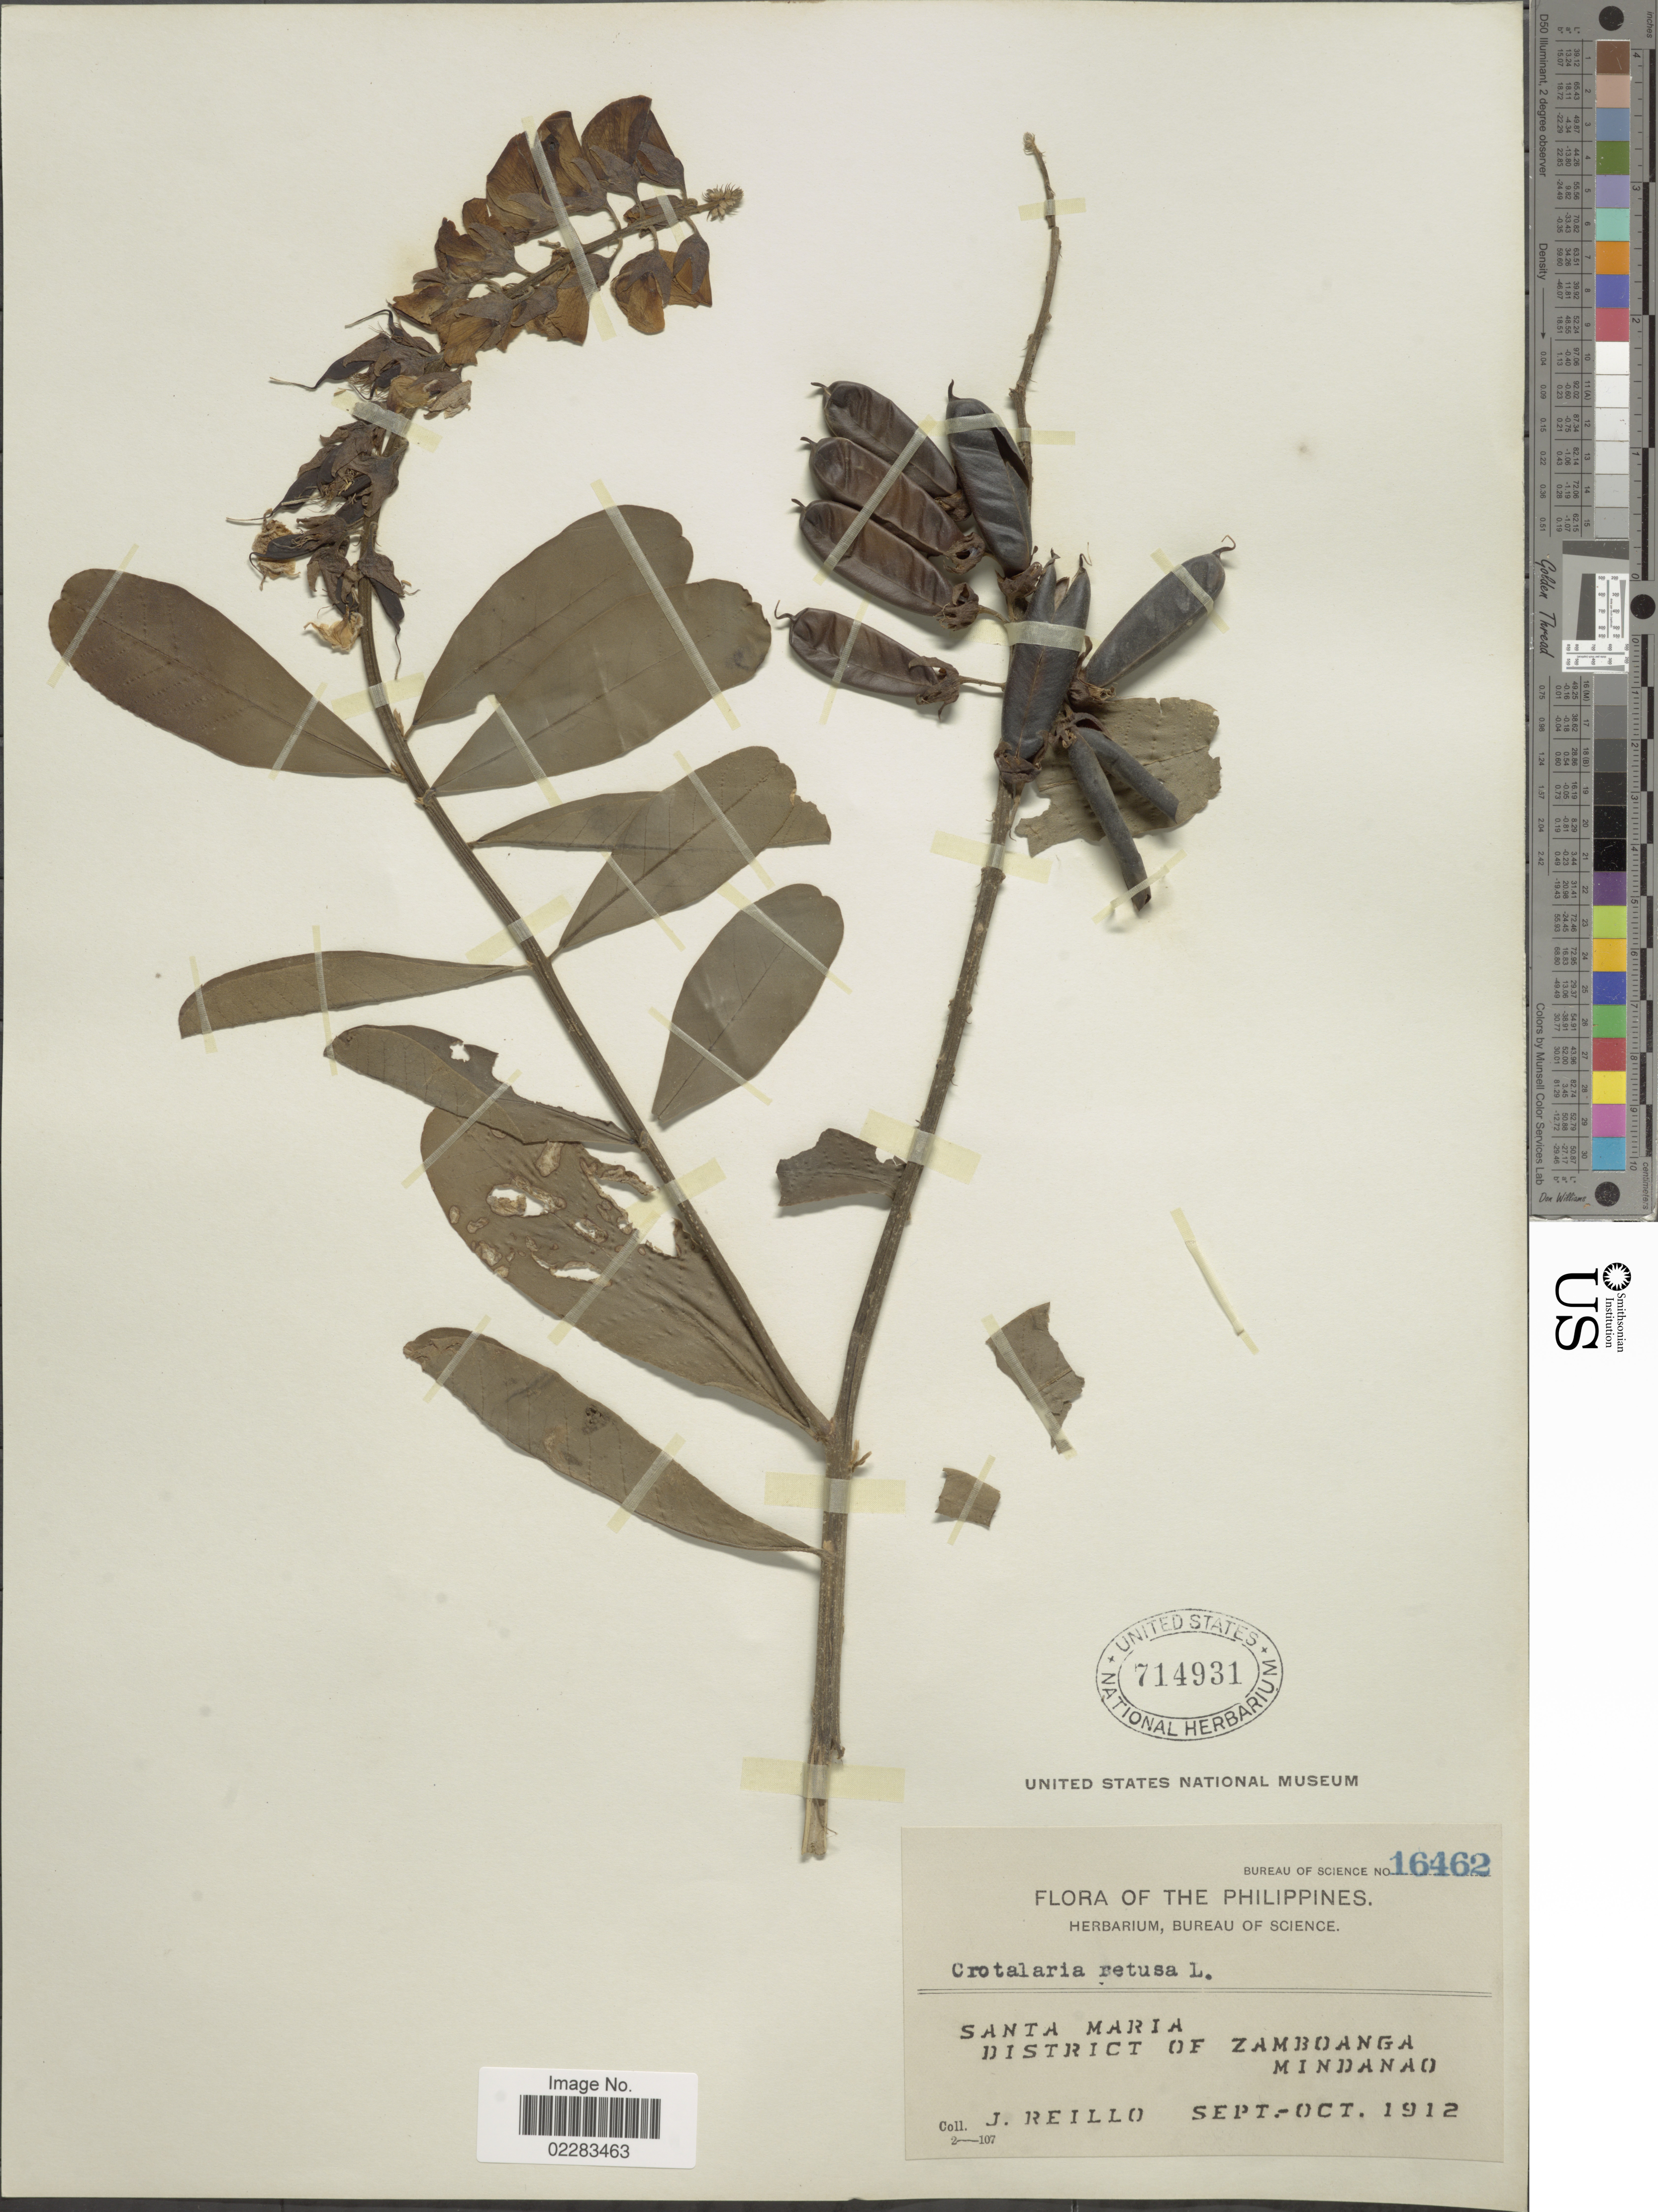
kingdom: Plantae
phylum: Tracheophyta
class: Magnoliopsida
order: Fabales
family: Fabaceae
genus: Crotalaria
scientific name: Crotalaria retusa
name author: L.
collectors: J. Reillo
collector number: Bureau of Science 16462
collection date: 1912-09/1912-10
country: Philippines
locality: Santa Maria, District of Zamboanga, Mindanao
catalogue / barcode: US 714931